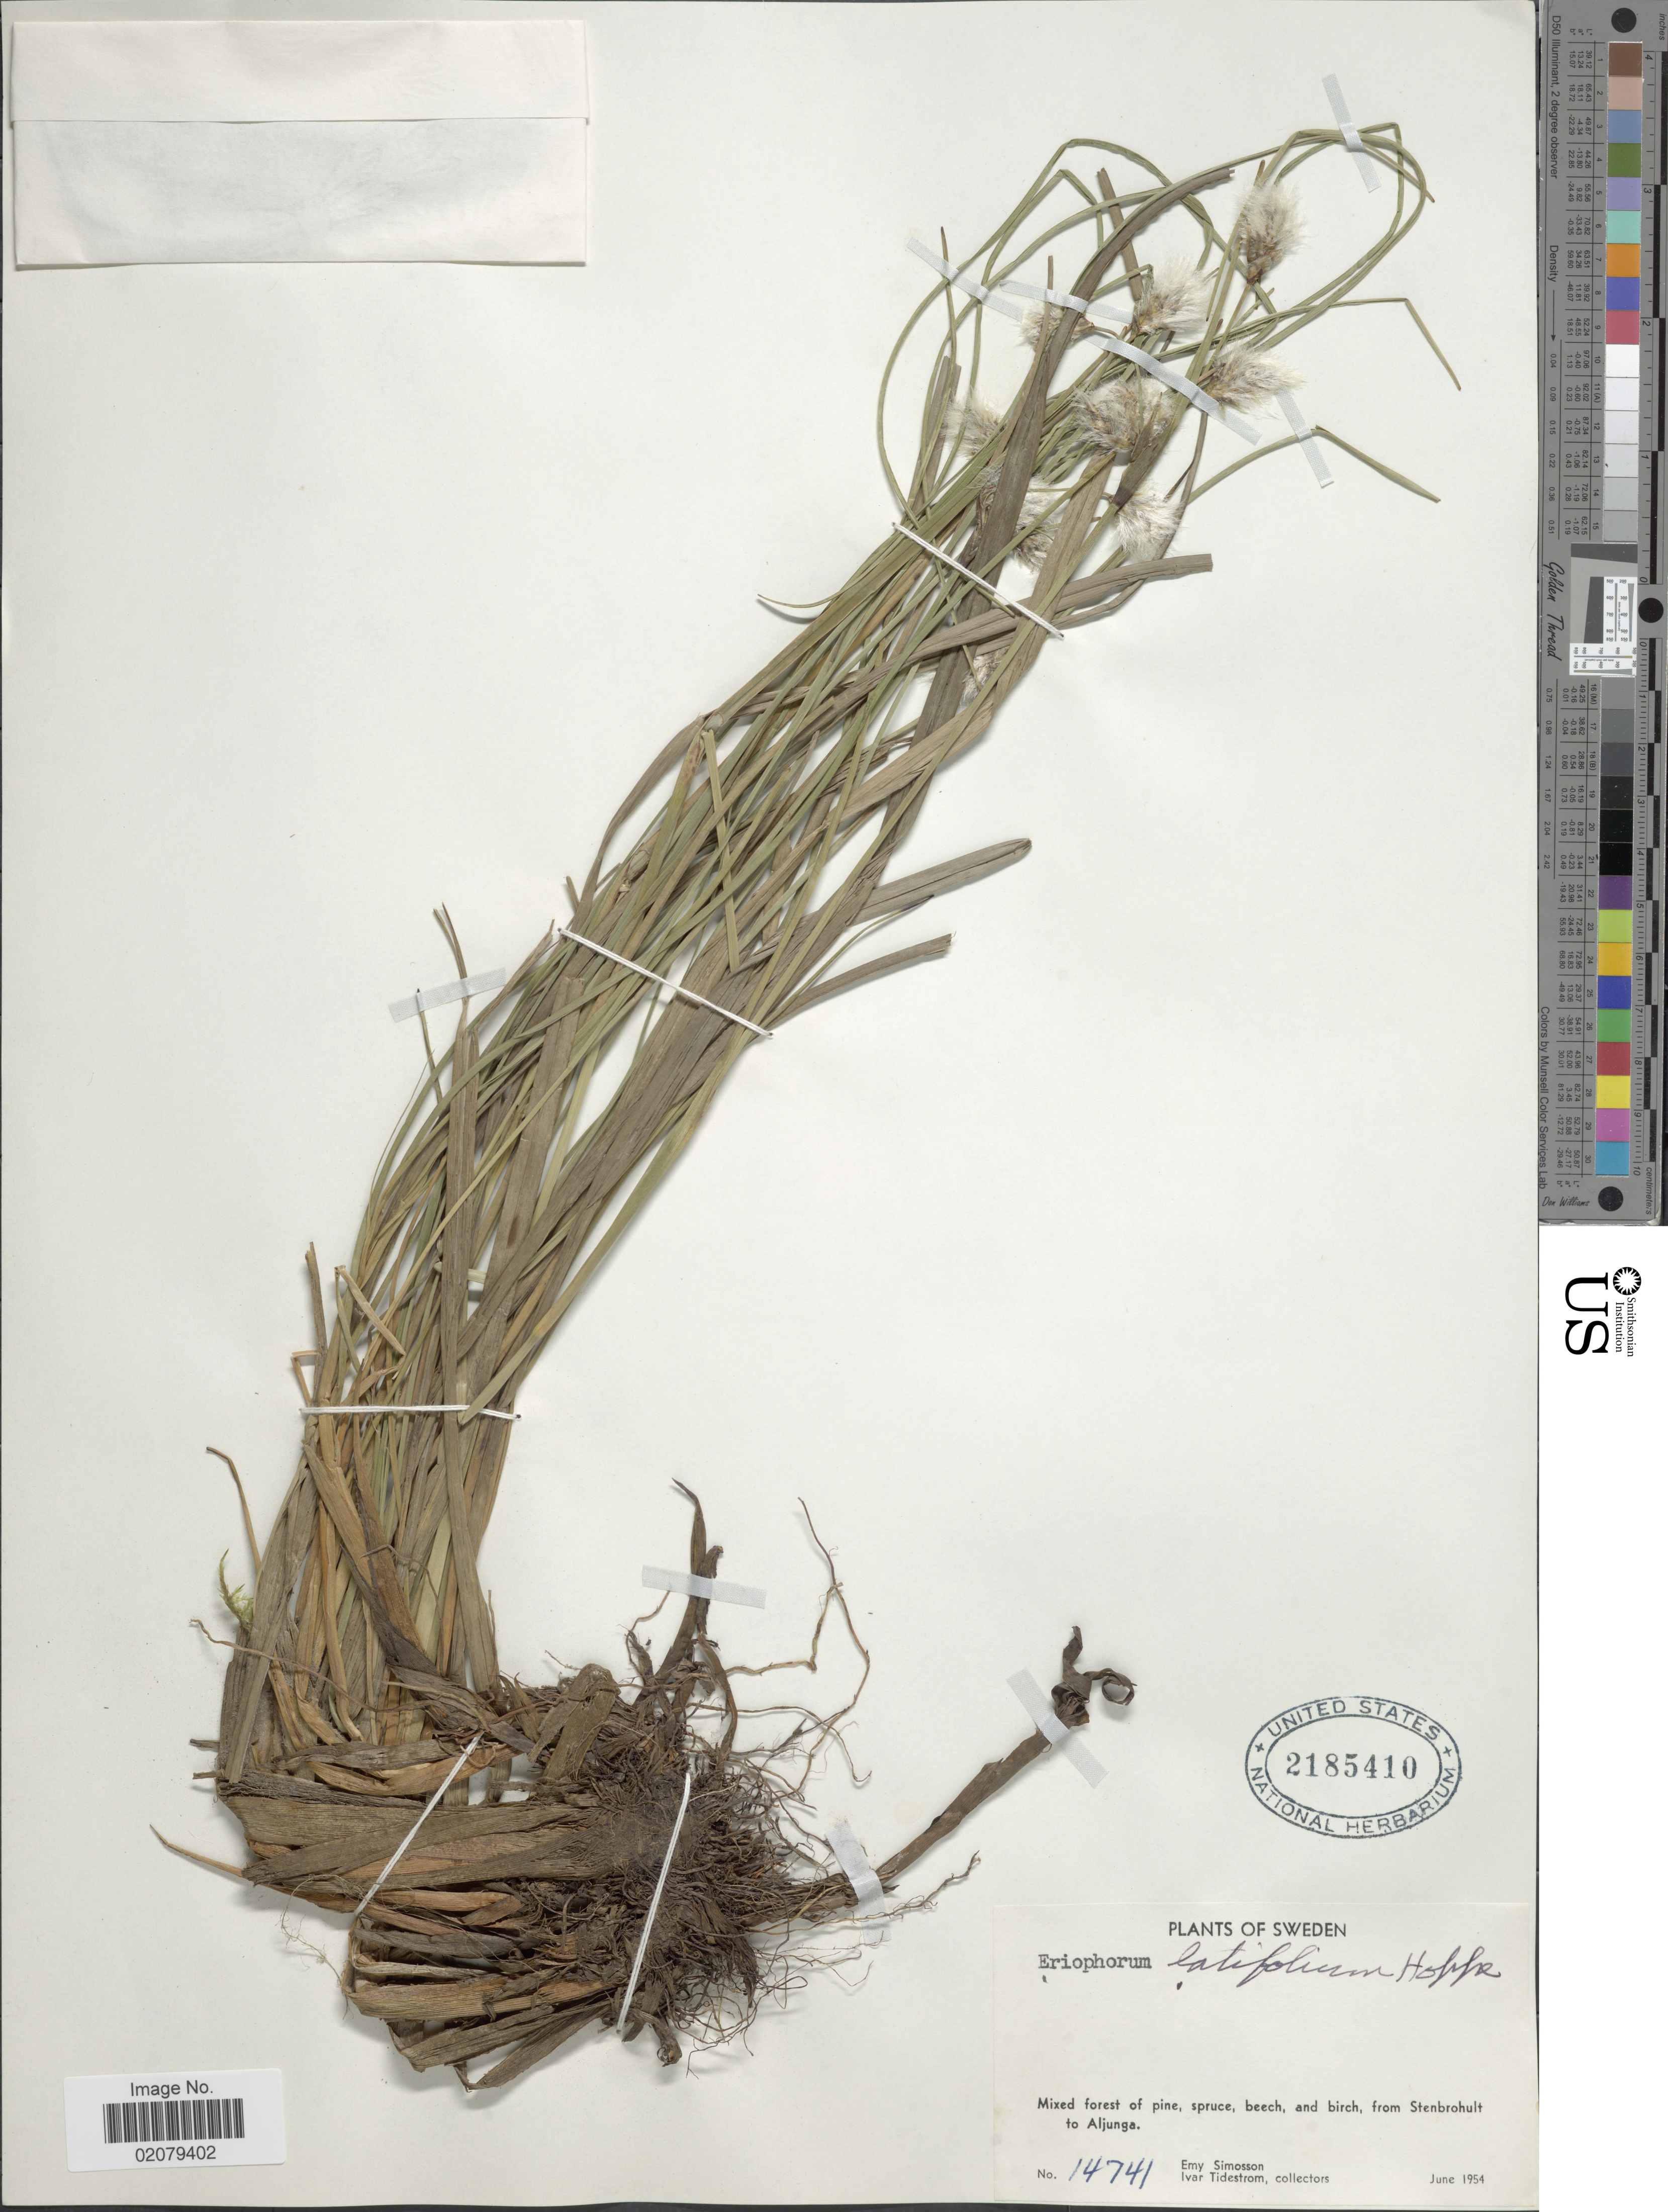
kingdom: Plantae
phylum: Tracheophyta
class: Liliopsida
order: Poales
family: Cyperaceae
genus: Eriophorum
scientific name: Eriophorum latifolium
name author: Hoppe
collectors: E. Simosson & I. F. Tidestrom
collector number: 14741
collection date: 1954-06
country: Sweden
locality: Mixed forest of pine, spruce, beech and birch, from Stenbrohult to Aljunga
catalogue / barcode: US 2185410